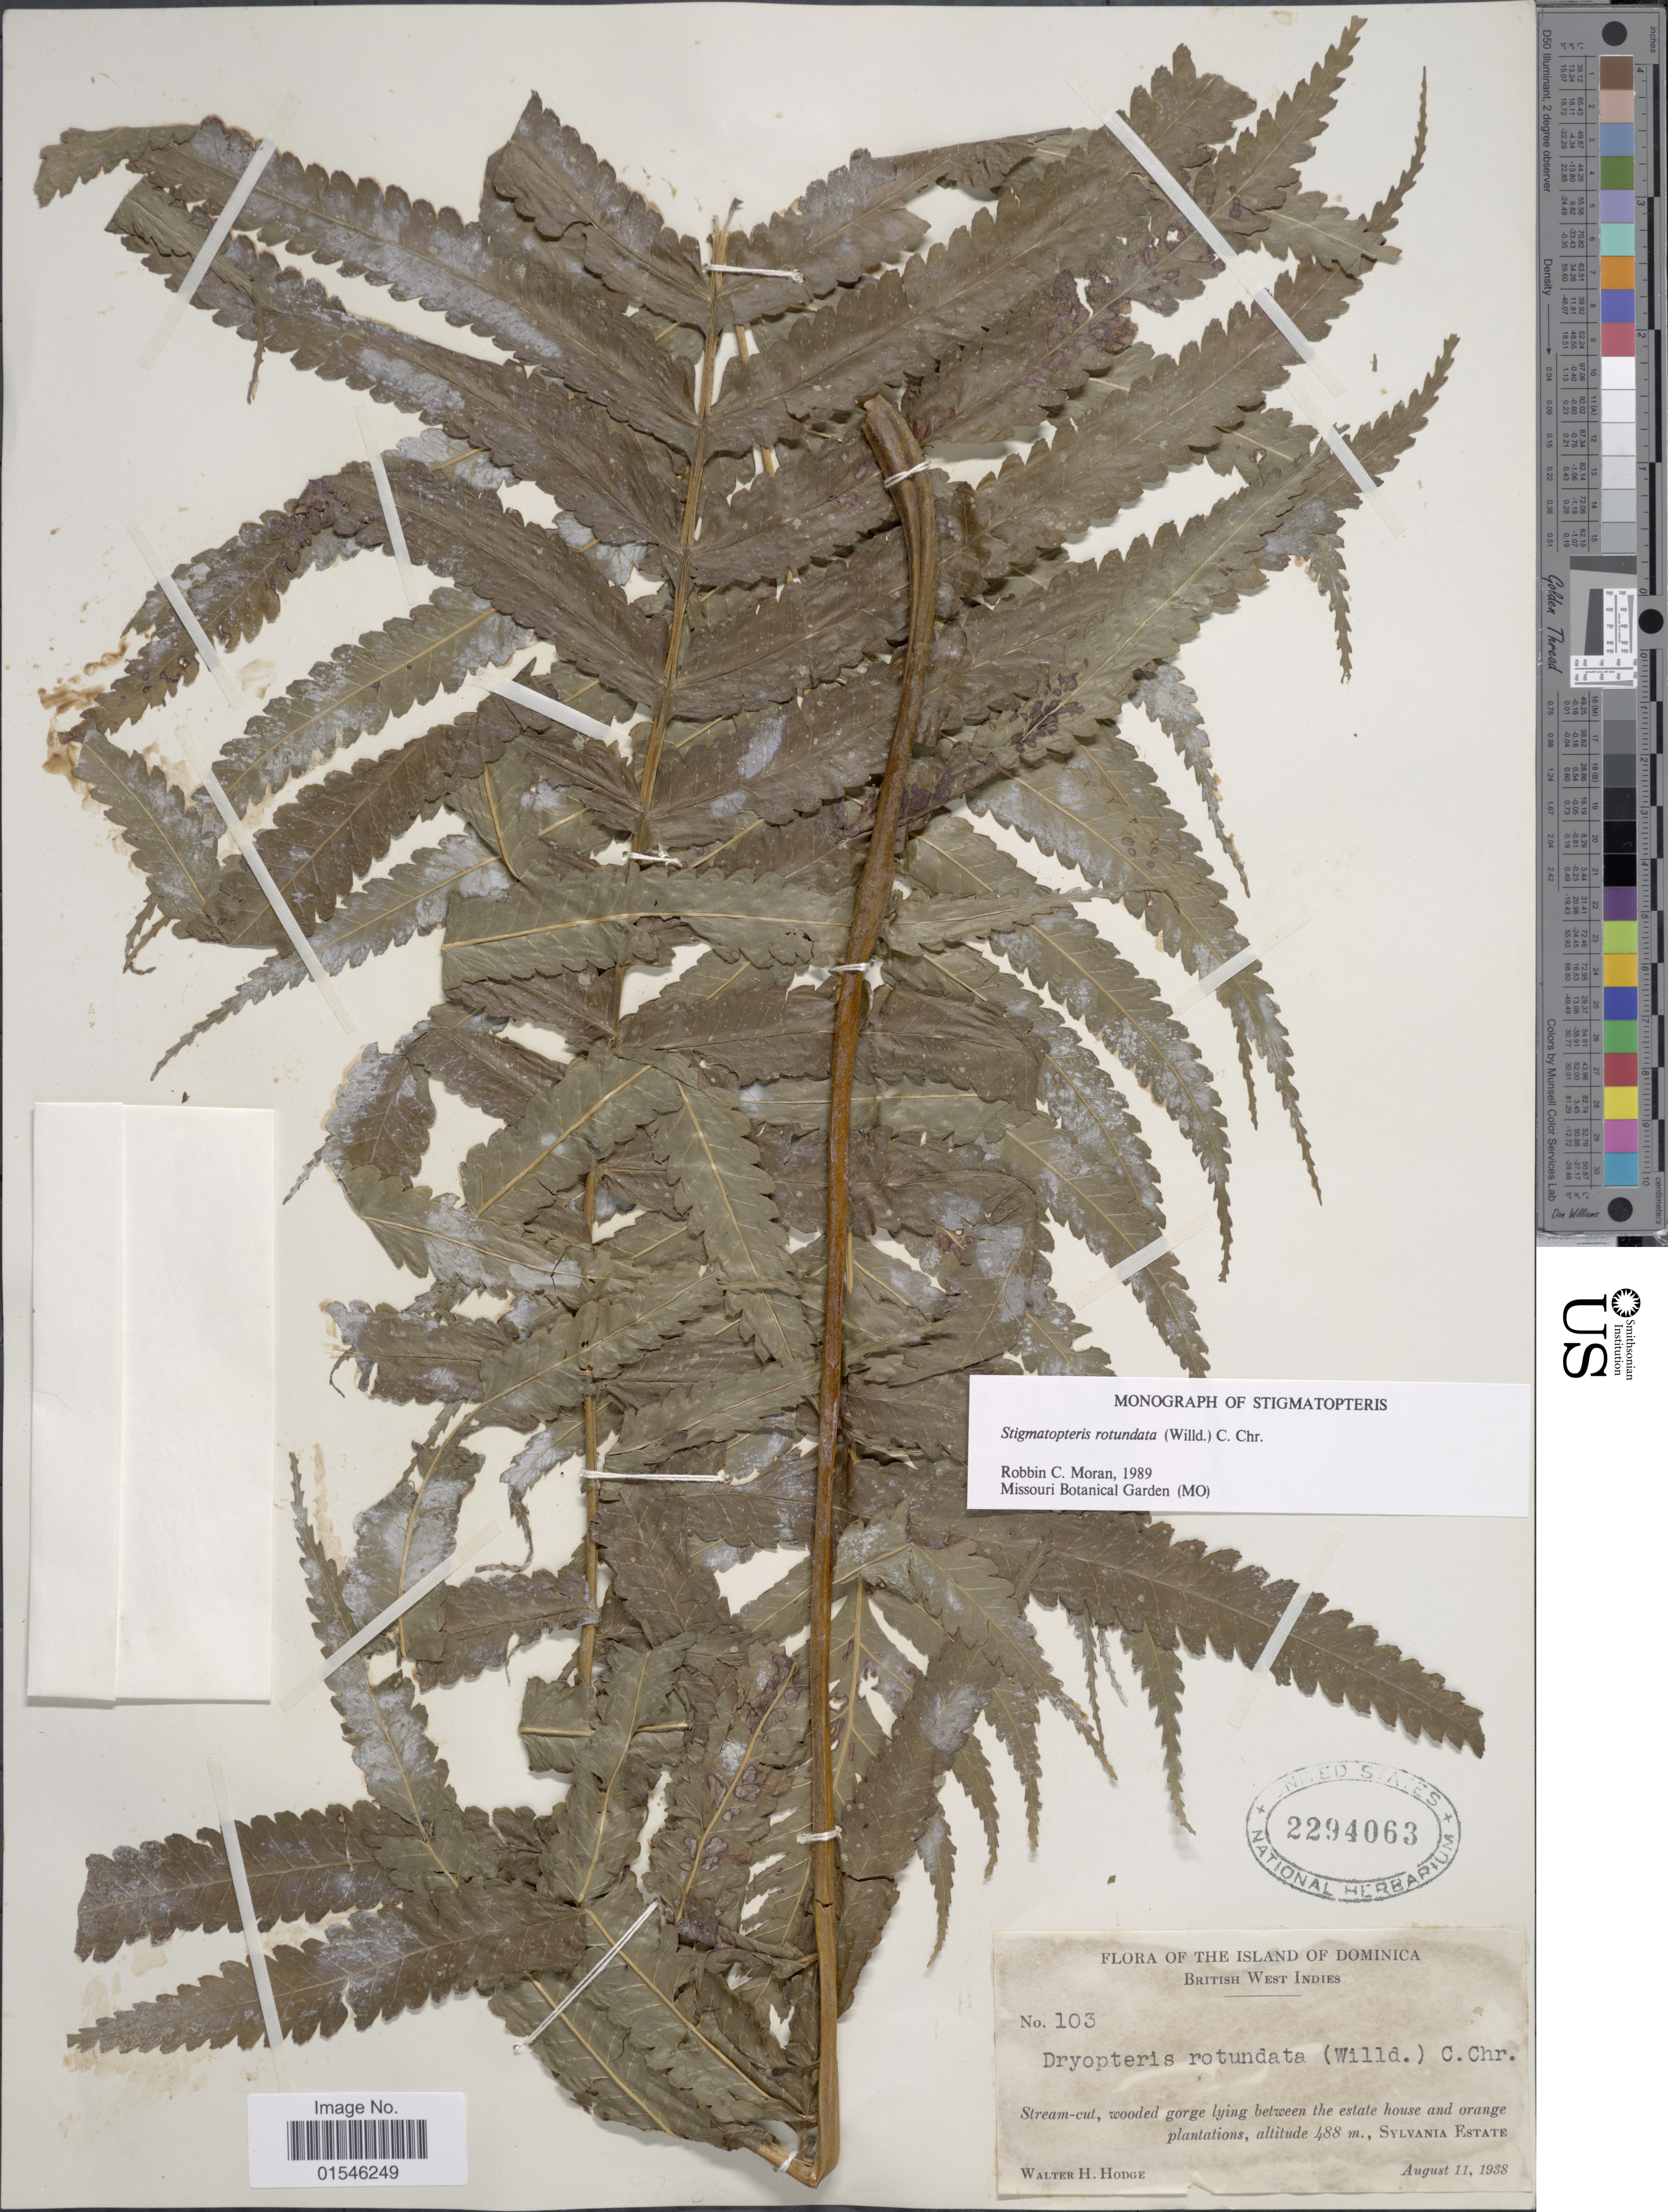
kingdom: Plantae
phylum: Tracheophyta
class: Polypodiopsida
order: Polypodiales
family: Dryopteridaceae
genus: Stigmatopteris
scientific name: Stigmatopteris rotundata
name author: (Willd.) C. Chr.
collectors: W. Hodge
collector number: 103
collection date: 1938-08-11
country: Dominica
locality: The Island of Dominica, British West Indies, Stream-cut, wooded gorge lying between the estate house and orange plantations, Sylvania Estate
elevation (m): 488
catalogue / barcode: US 2294063